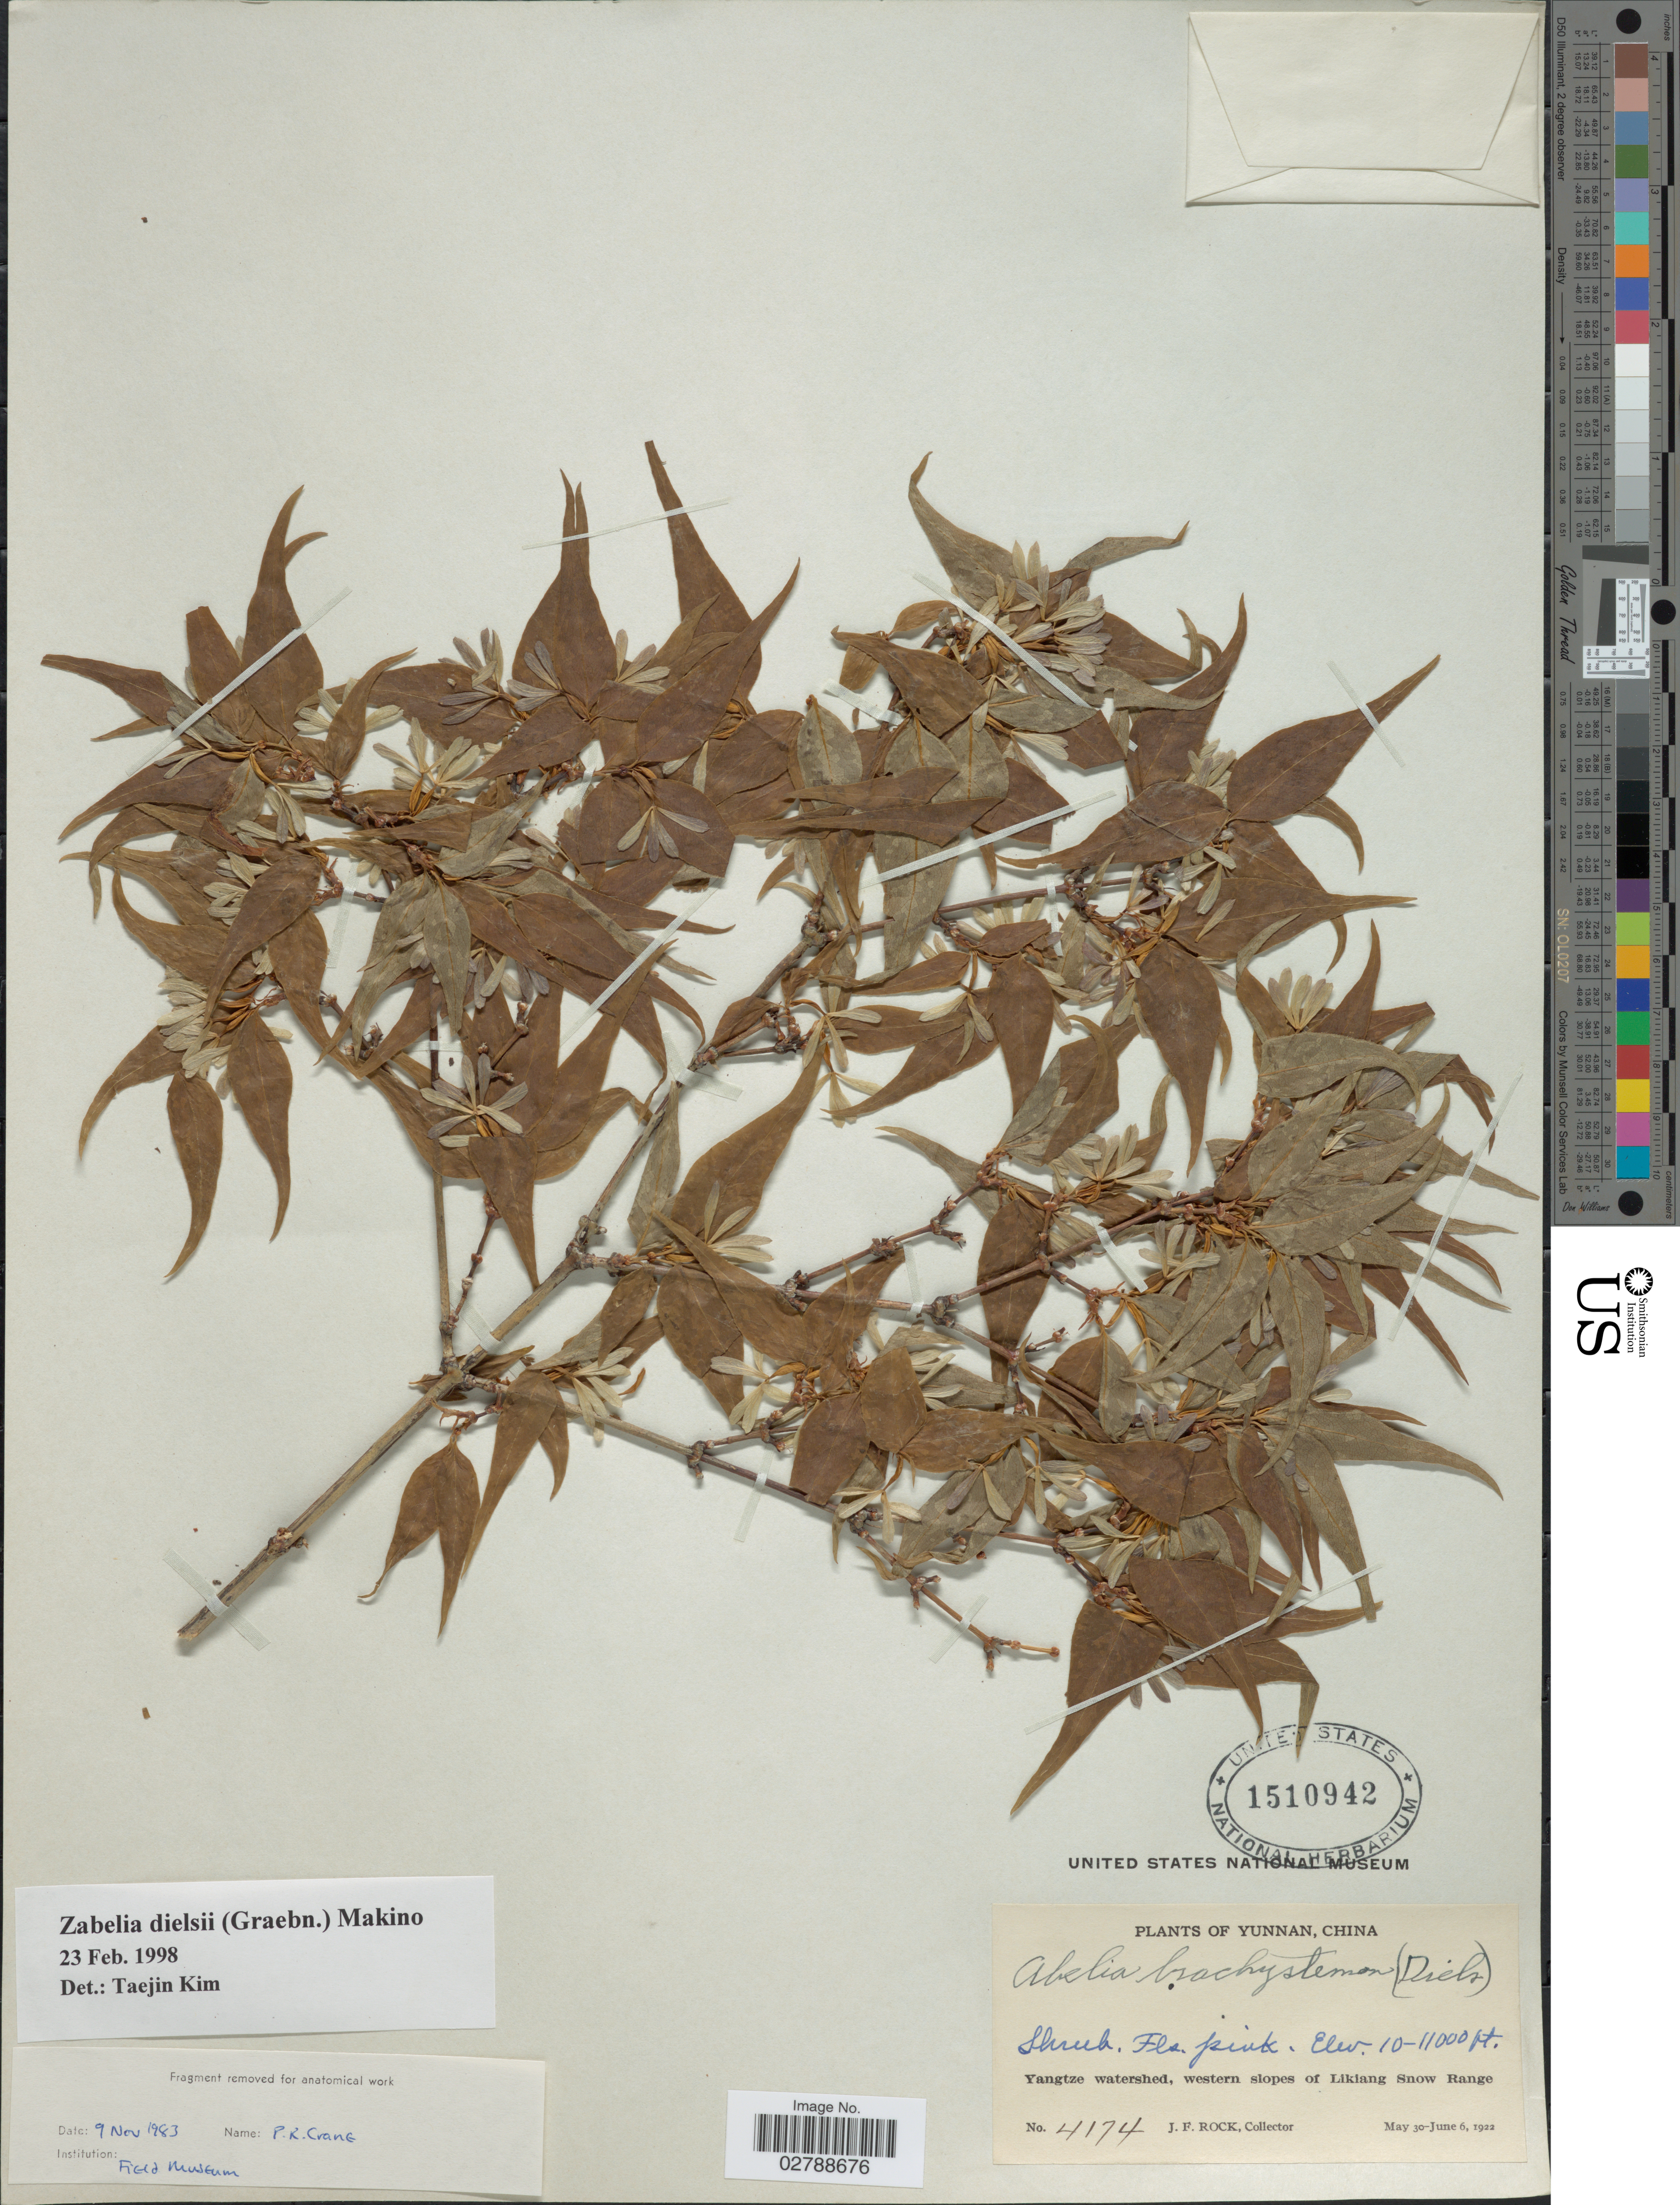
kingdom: Plantae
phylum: Tracheophyta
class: Magnoliopsida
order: Dipsacales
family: Caprifoliaceae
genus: Zabelia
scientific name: Zabelia dielsii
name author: (Graebn.) Makino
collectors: J. Rock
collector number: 4174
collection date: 1922-05-30/1922-06-06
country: China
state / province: Yunnan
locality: Yangtze watershed, western slopes of Likiang Snow Range.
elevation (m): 3048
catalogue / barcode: US 1510942